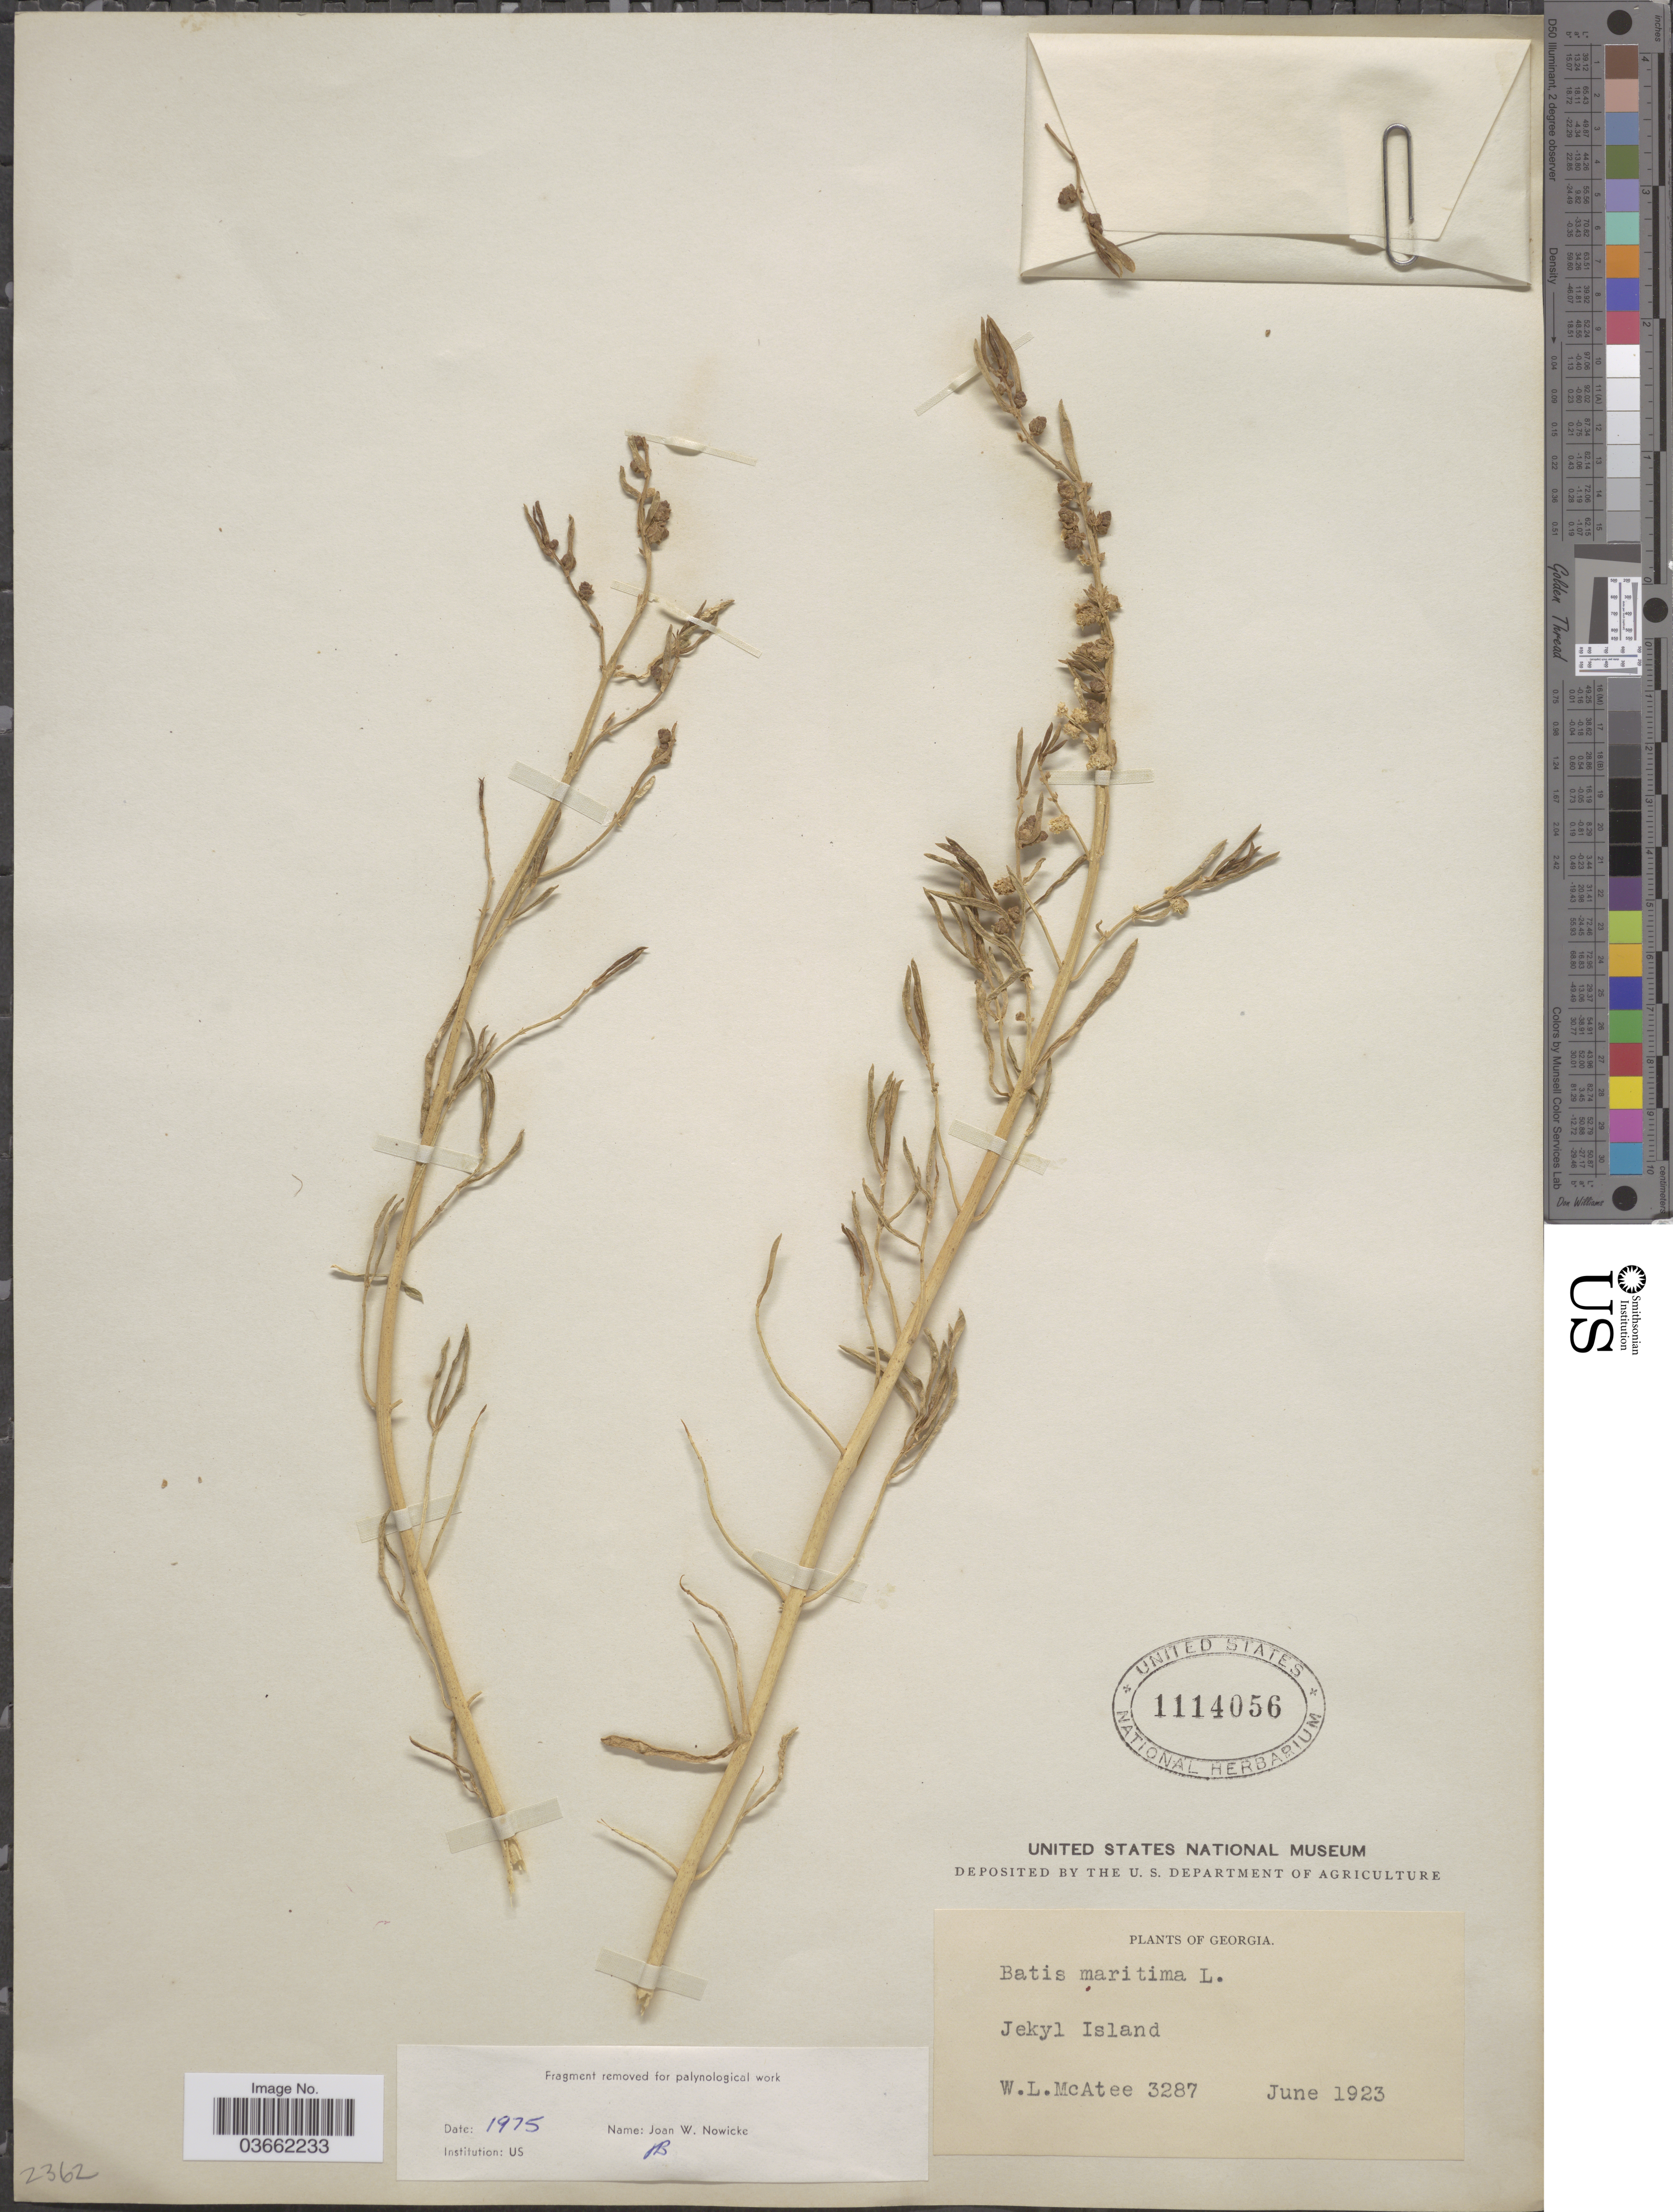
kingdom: Plantae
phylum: Tracheophyta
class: Magnoliopsida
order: Brassicales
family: Bataceae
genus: Batis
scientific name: Batis maritima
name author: L.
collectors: W. McAtee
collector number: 3287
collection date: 1923-06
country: United States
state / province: Georgia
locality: Jekyl Island.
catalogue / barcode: US 1114056